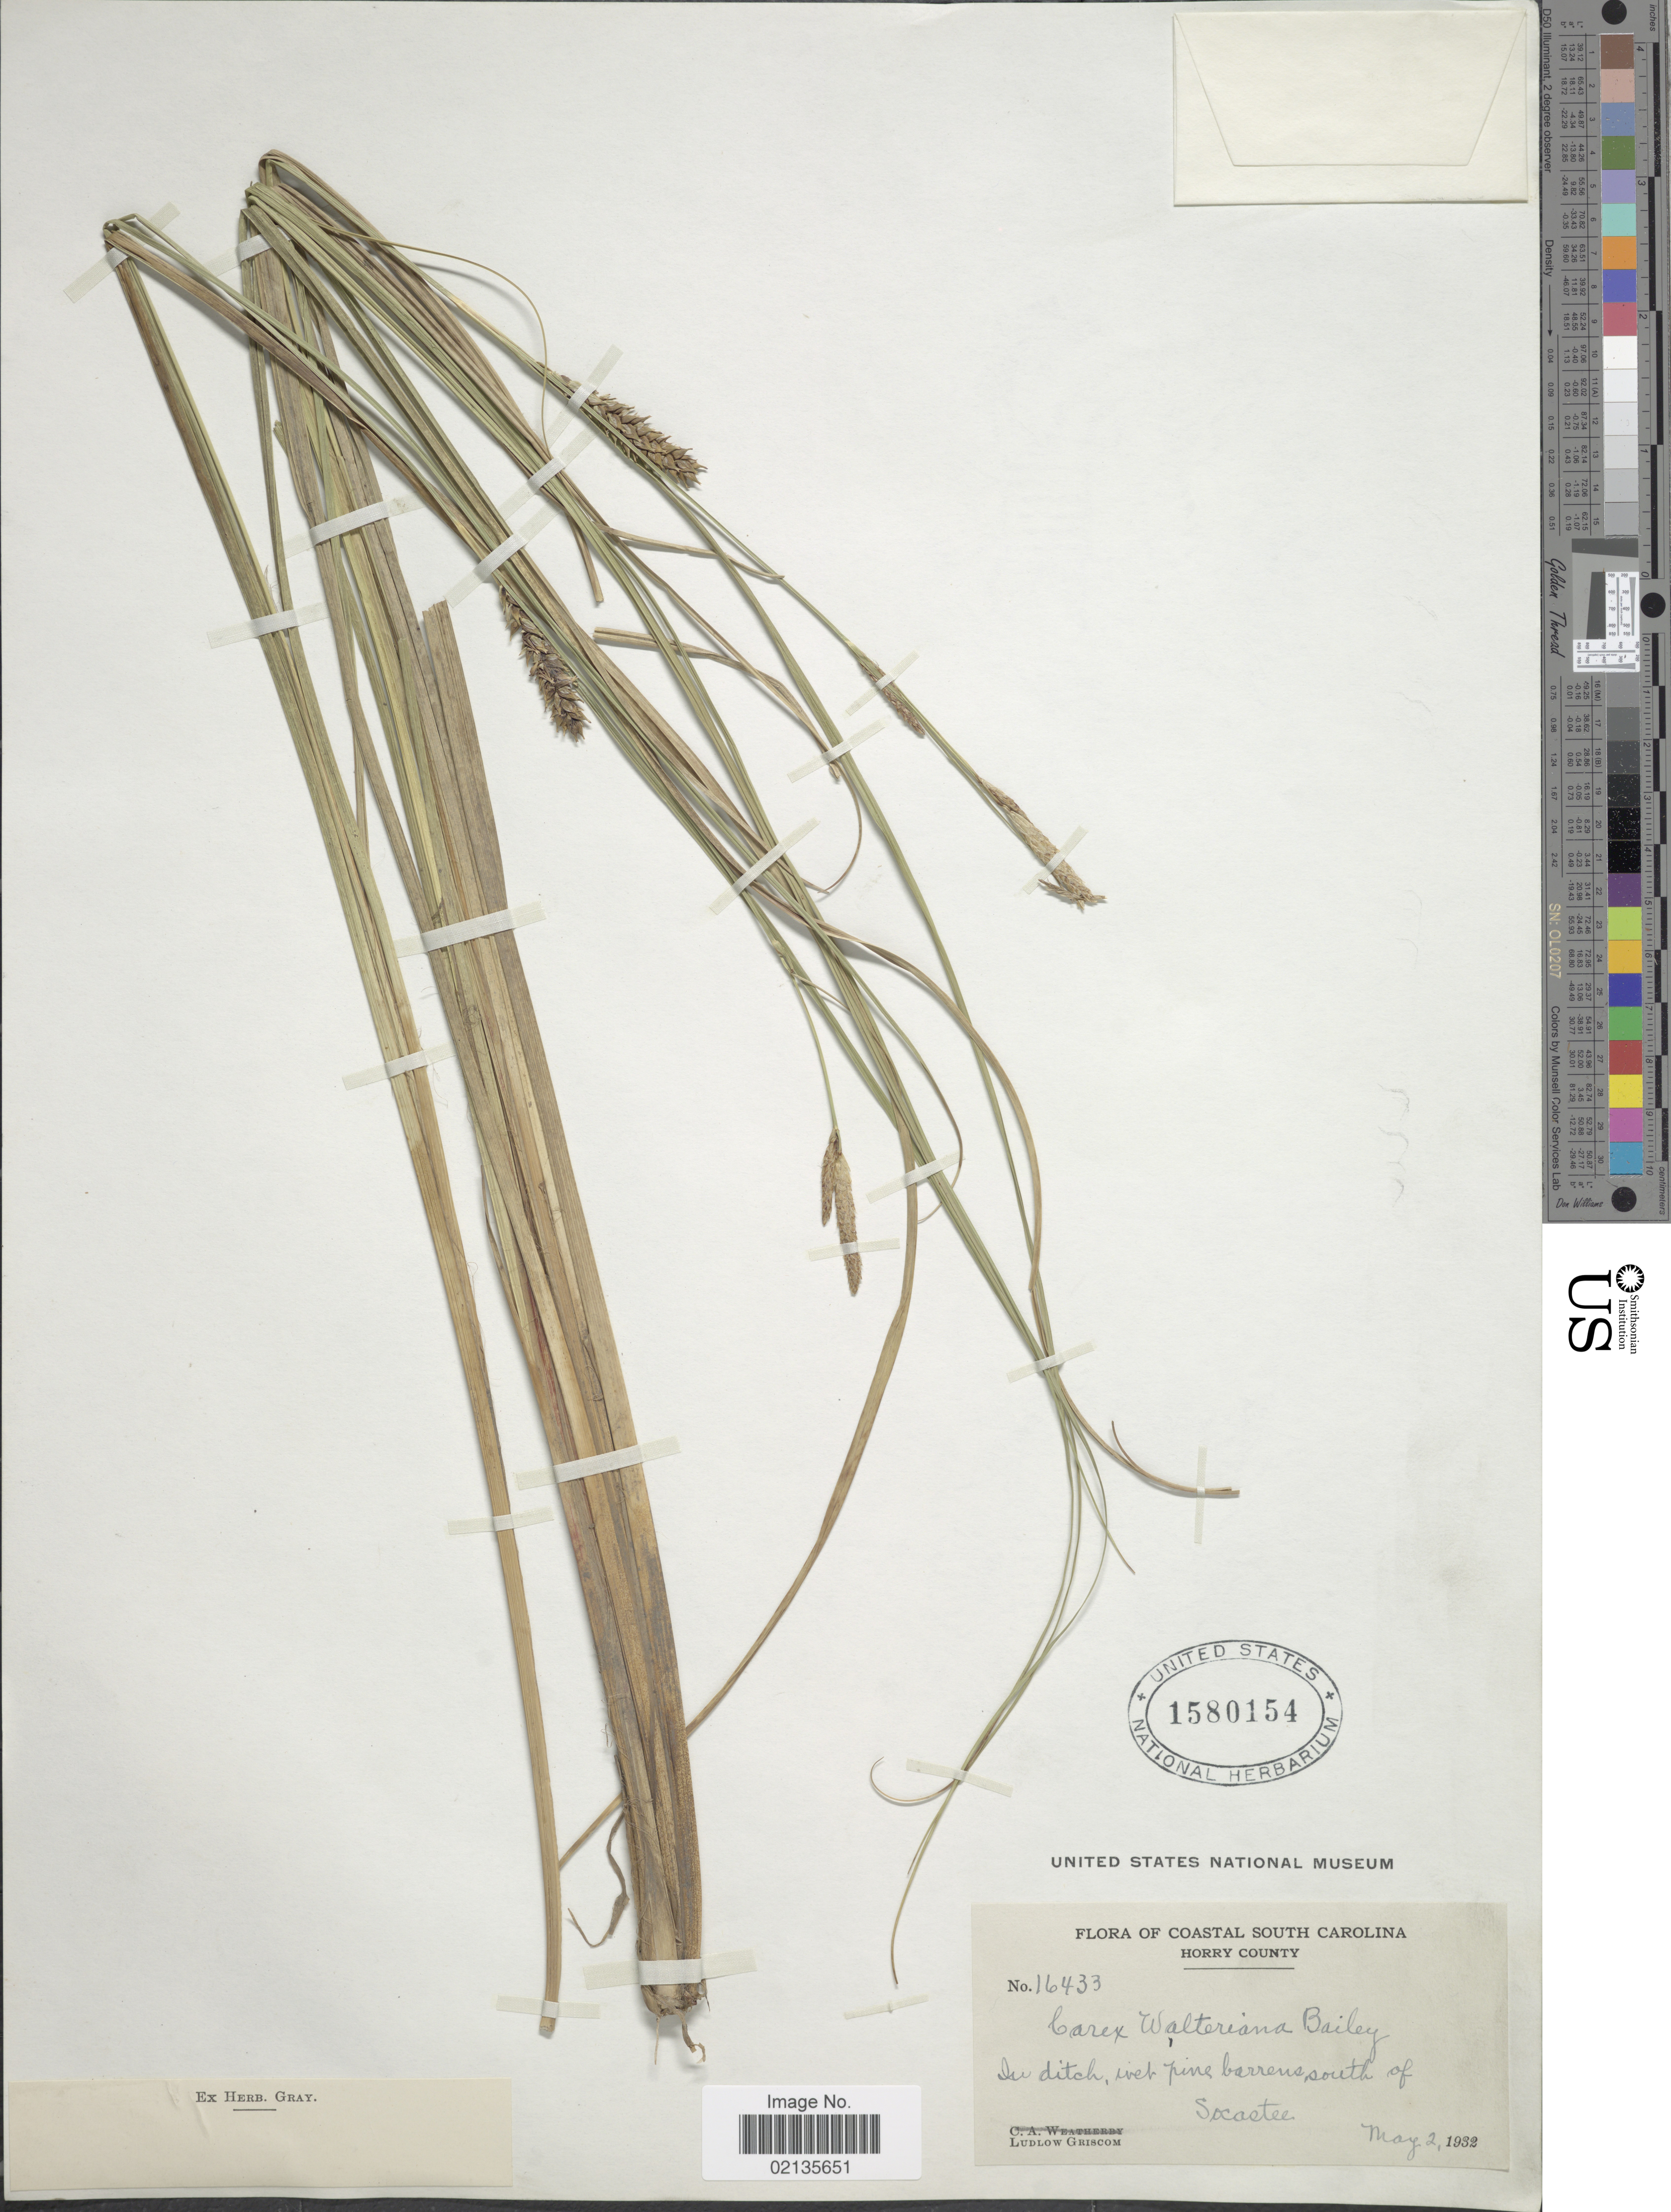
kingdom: Plantae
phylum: Tracheophyta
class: Liliopsida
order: Poales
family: Cyperaceae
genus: Carex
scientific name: Carex striata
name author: Michx.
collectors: L. Griscom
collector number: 16433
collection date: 1932-05-02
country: United States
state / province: South Carolina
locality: Coastal South Carolina, Horry County, in ditch, wet pine barrens south of Socastee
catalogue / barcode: US 1580154